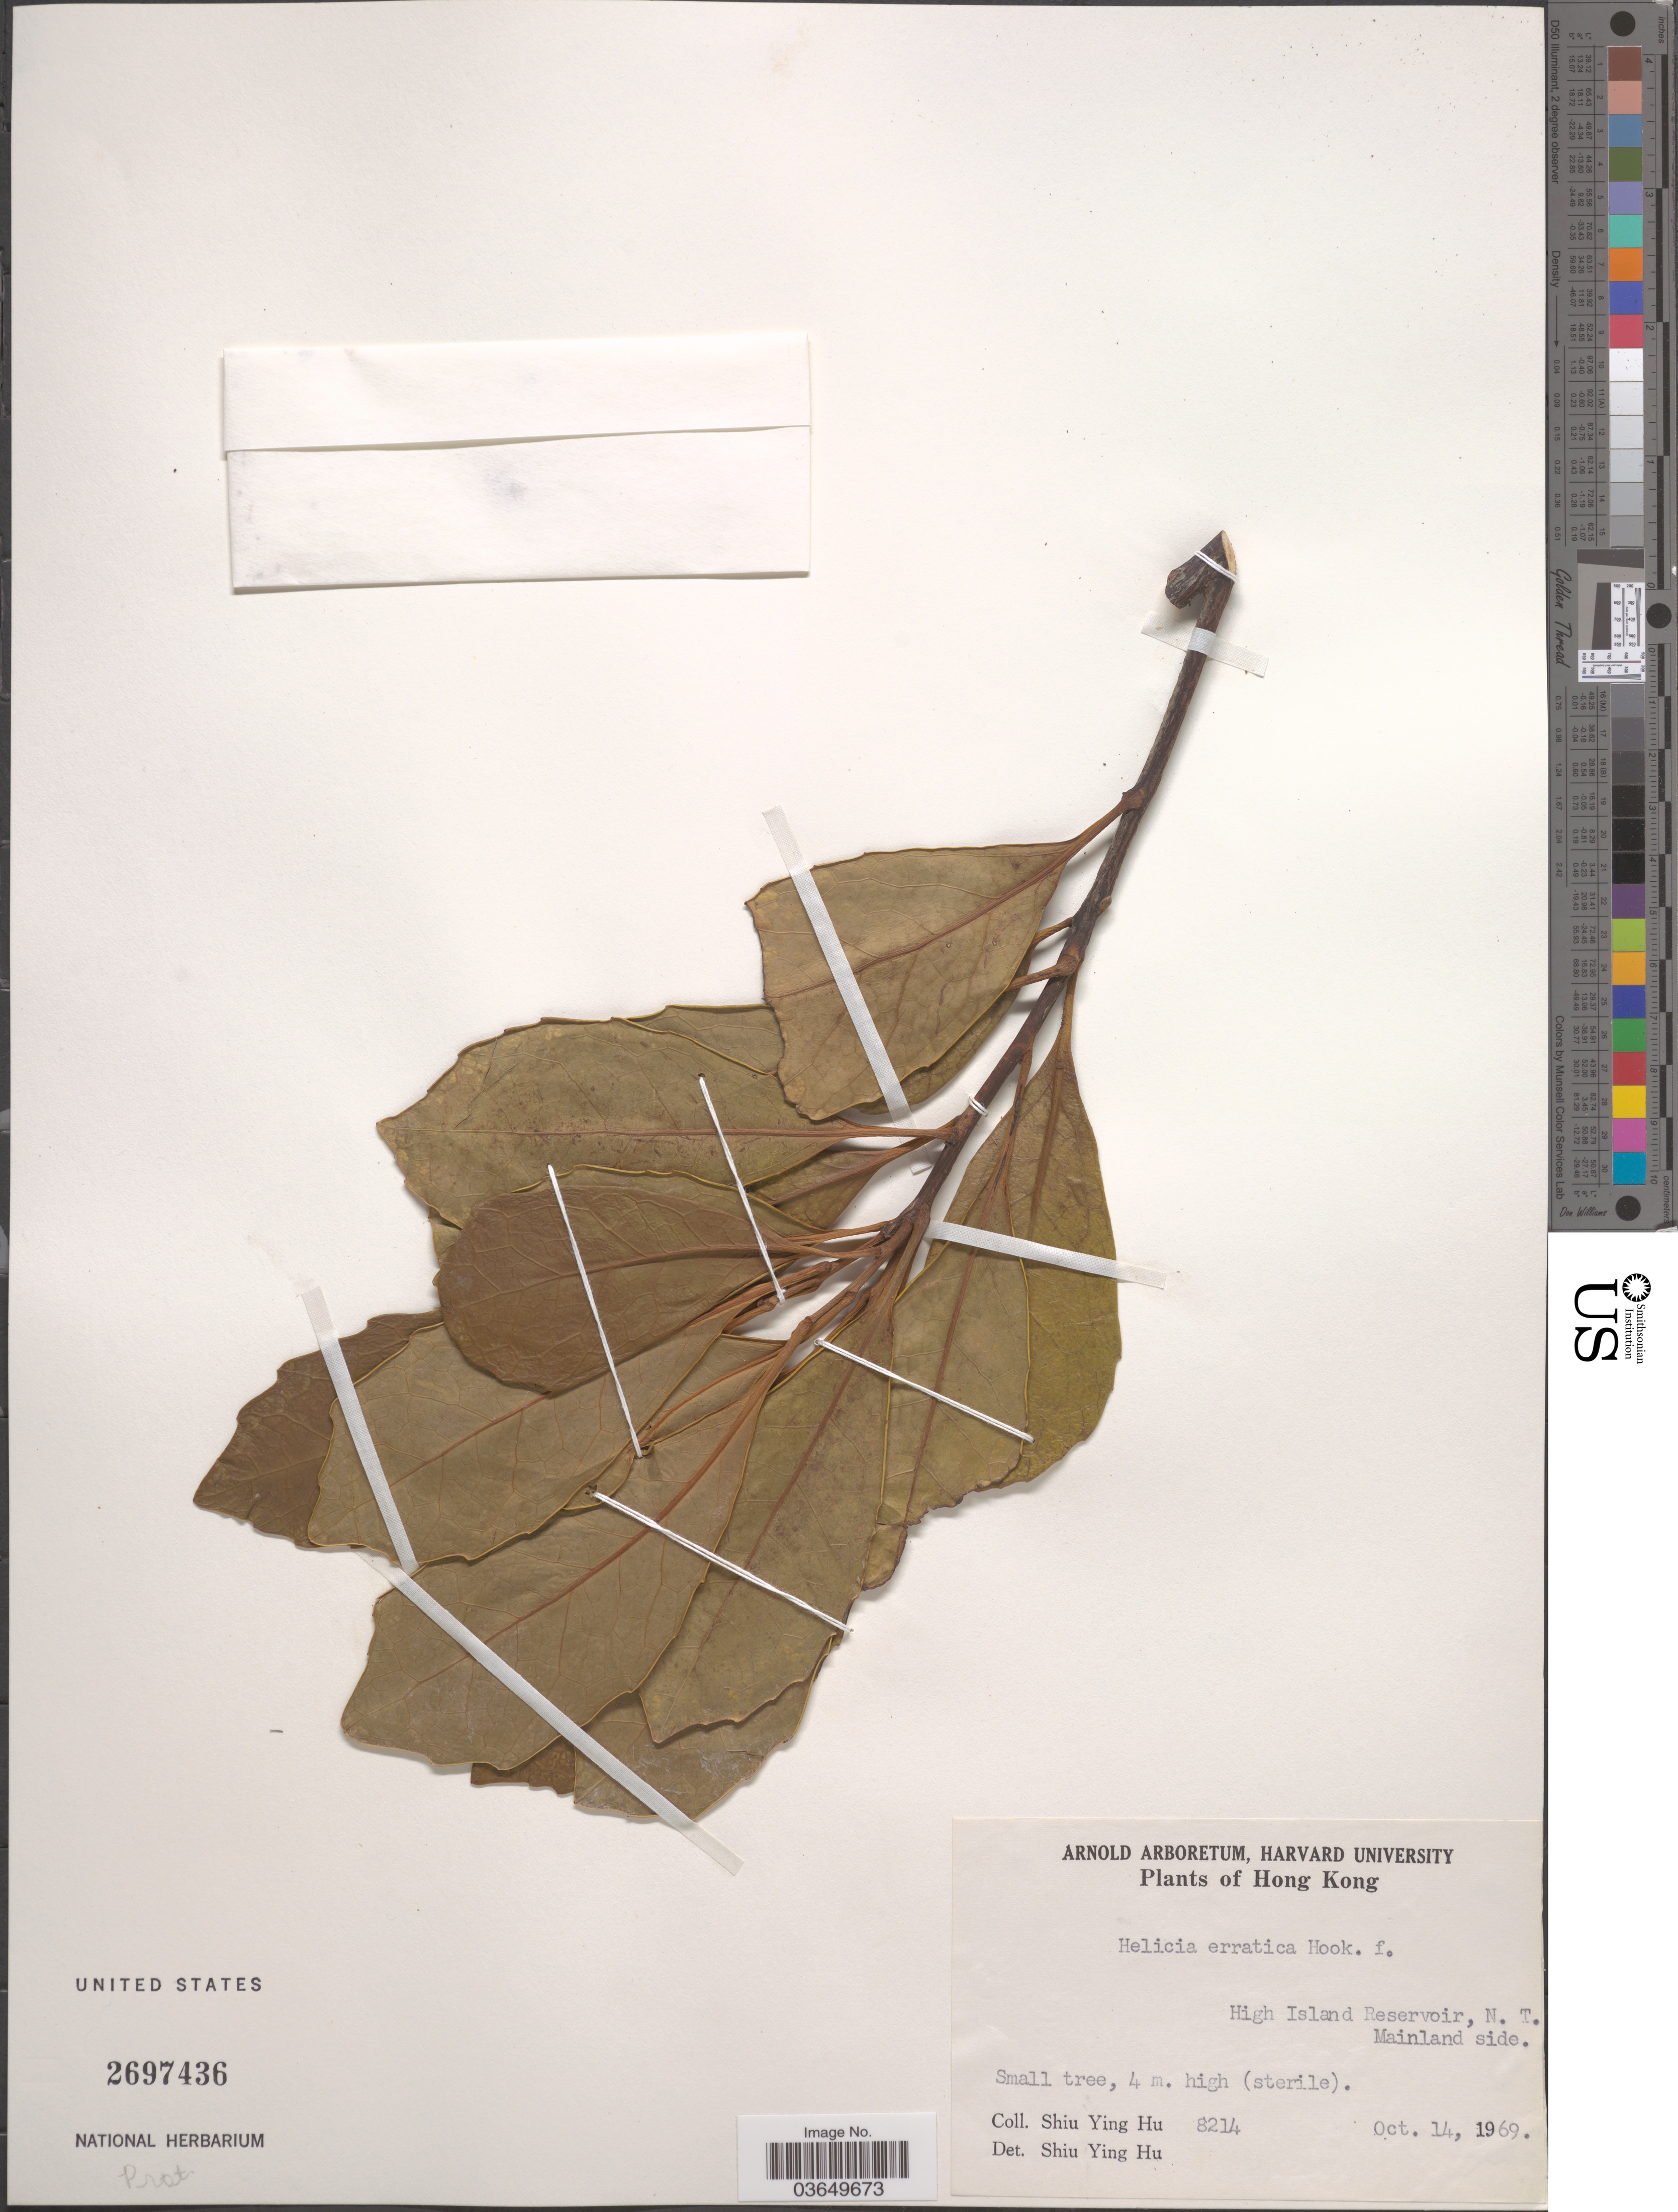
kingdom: Plantae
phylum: Tracheophyta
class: Magnoliopsida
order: Proteales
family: Proteaceae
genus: Helicia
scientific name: Helicia erratica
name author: Hook. f.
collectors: S. Y. Hu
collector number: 8214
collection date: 1969-10-14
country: China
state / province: Hong Kong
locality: High Island Reservoir, N. T. Mainland side.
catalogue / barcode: US 2697436